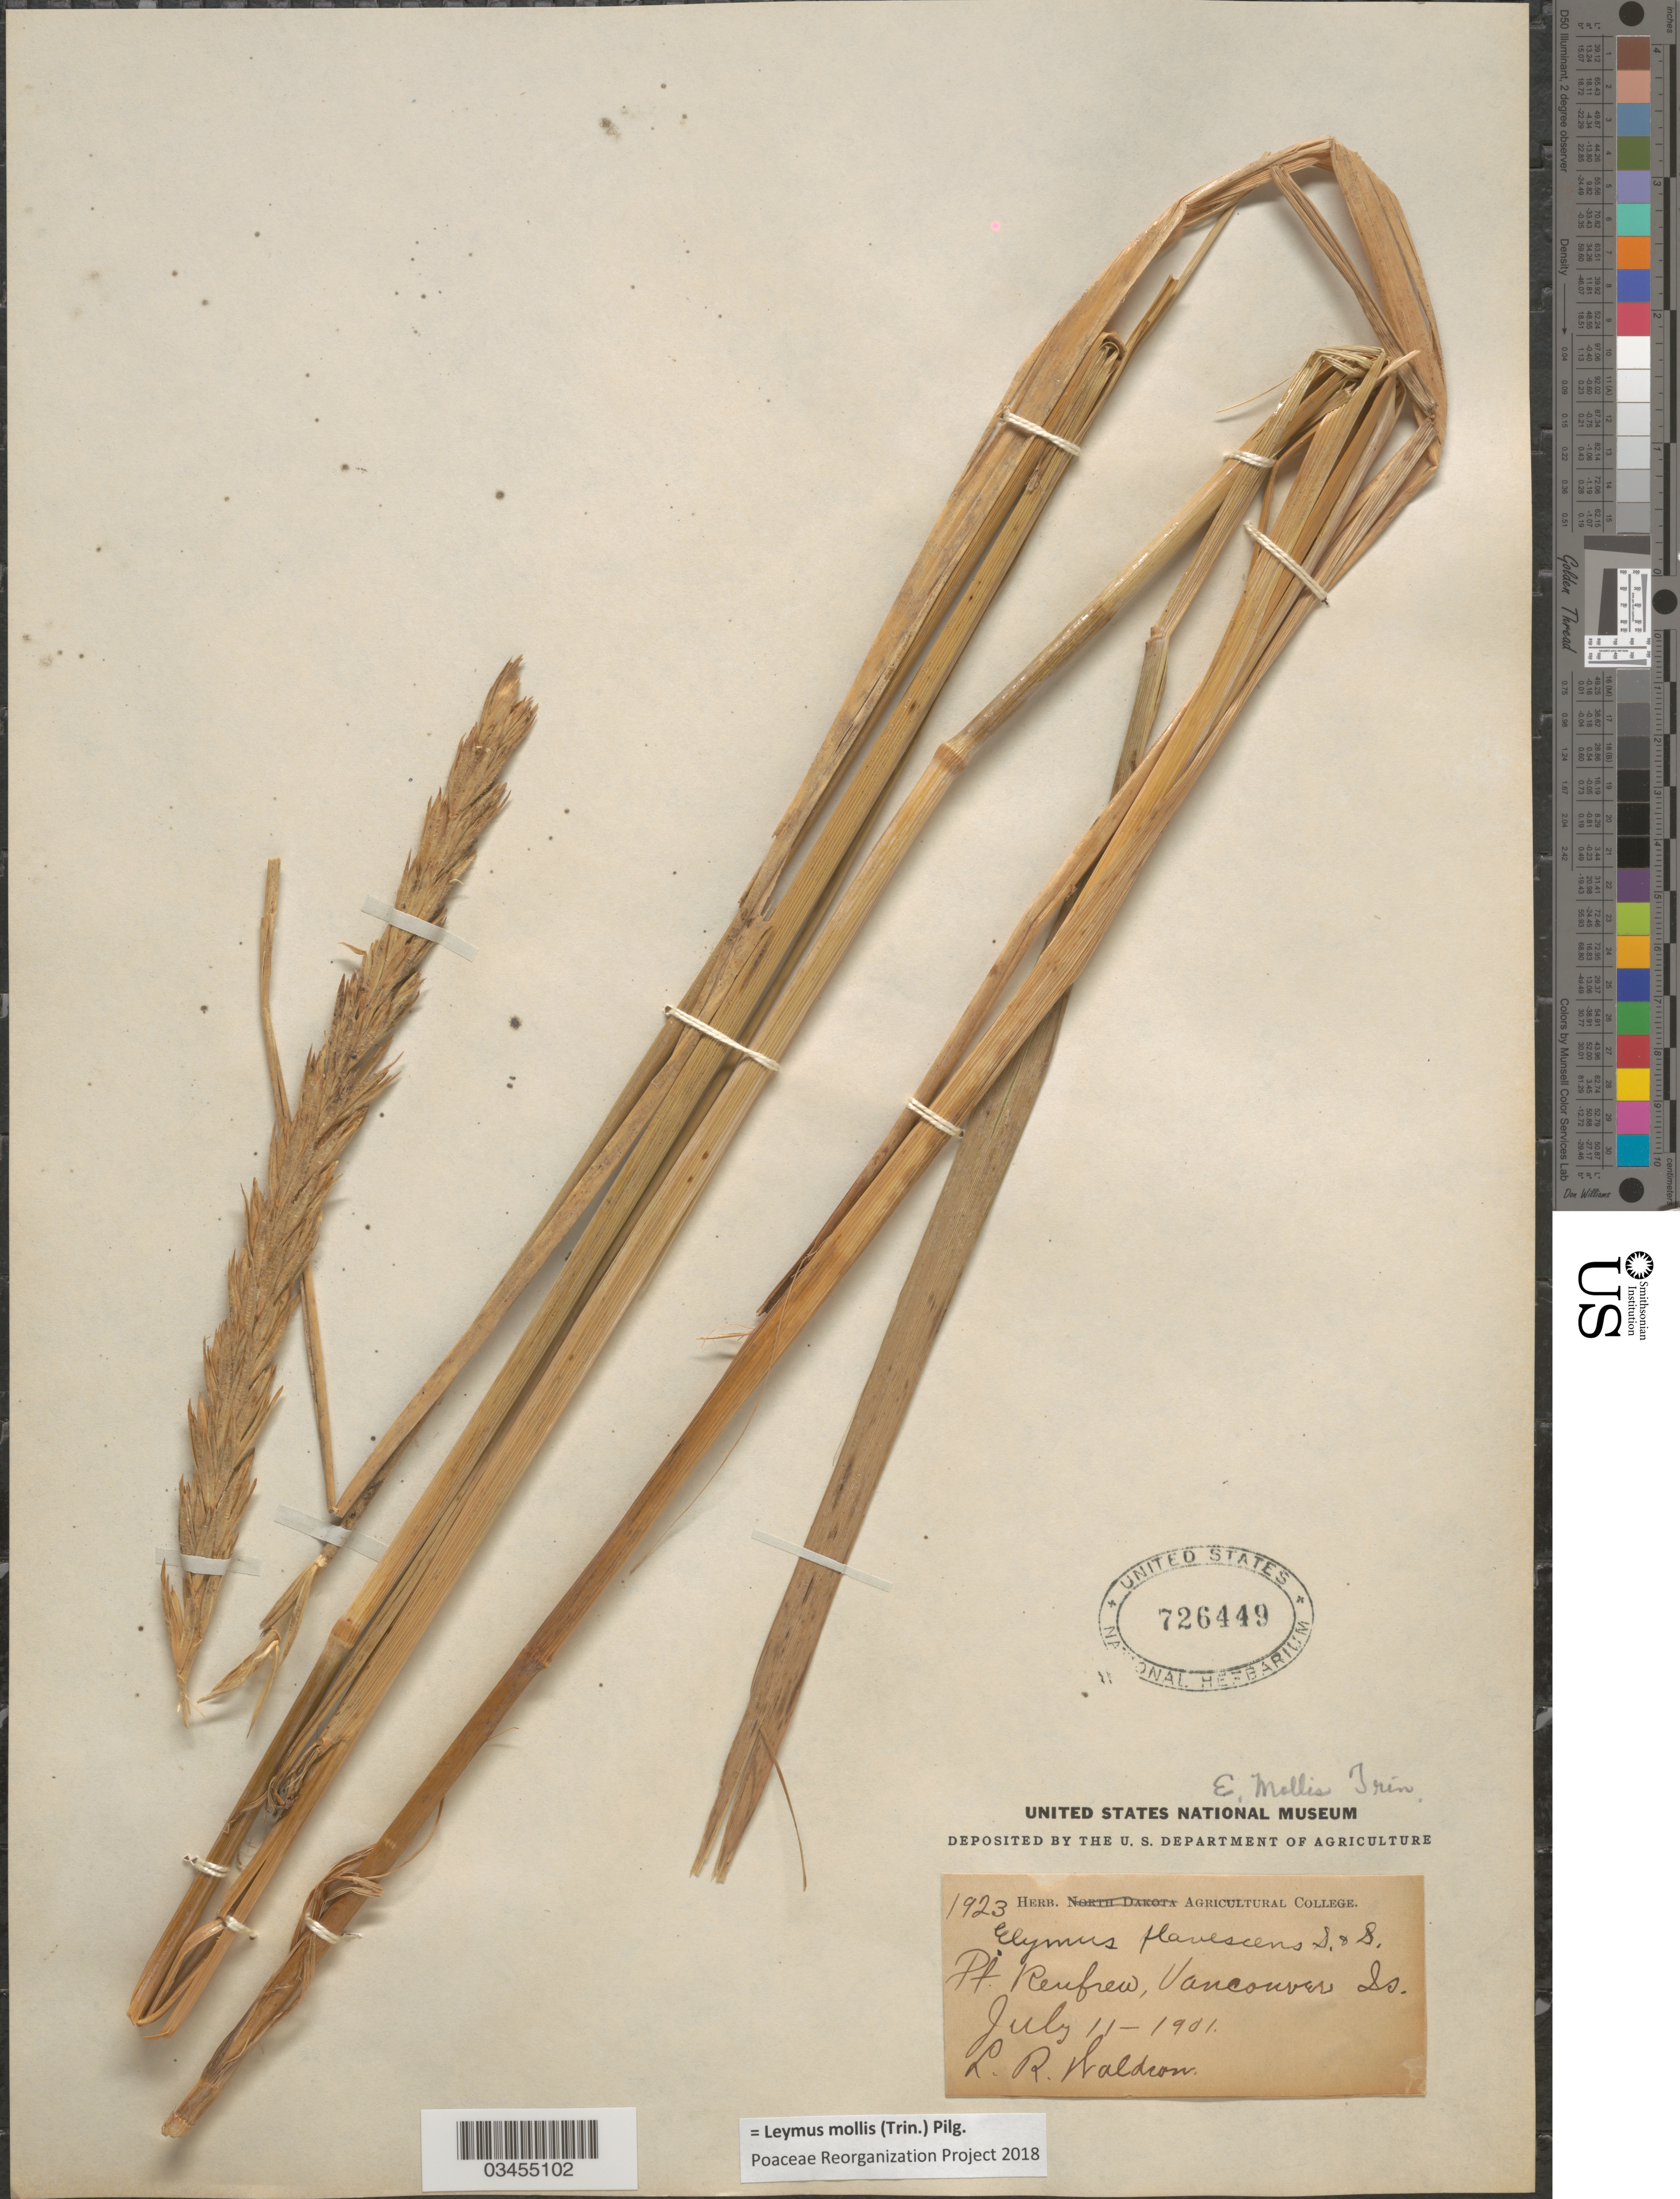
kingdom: Plantae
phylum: Tracheophyta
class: Liliopsida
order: Poales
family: Poaceae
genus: Leymus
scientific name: Leymus mollis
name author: (Trin.) Pilg.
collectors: L. Waldron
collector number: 1923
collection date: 1901-07-11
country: Canada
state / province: British Columbia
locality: Pt. Renfrew, Vancouver Is.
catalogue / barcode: US 726449